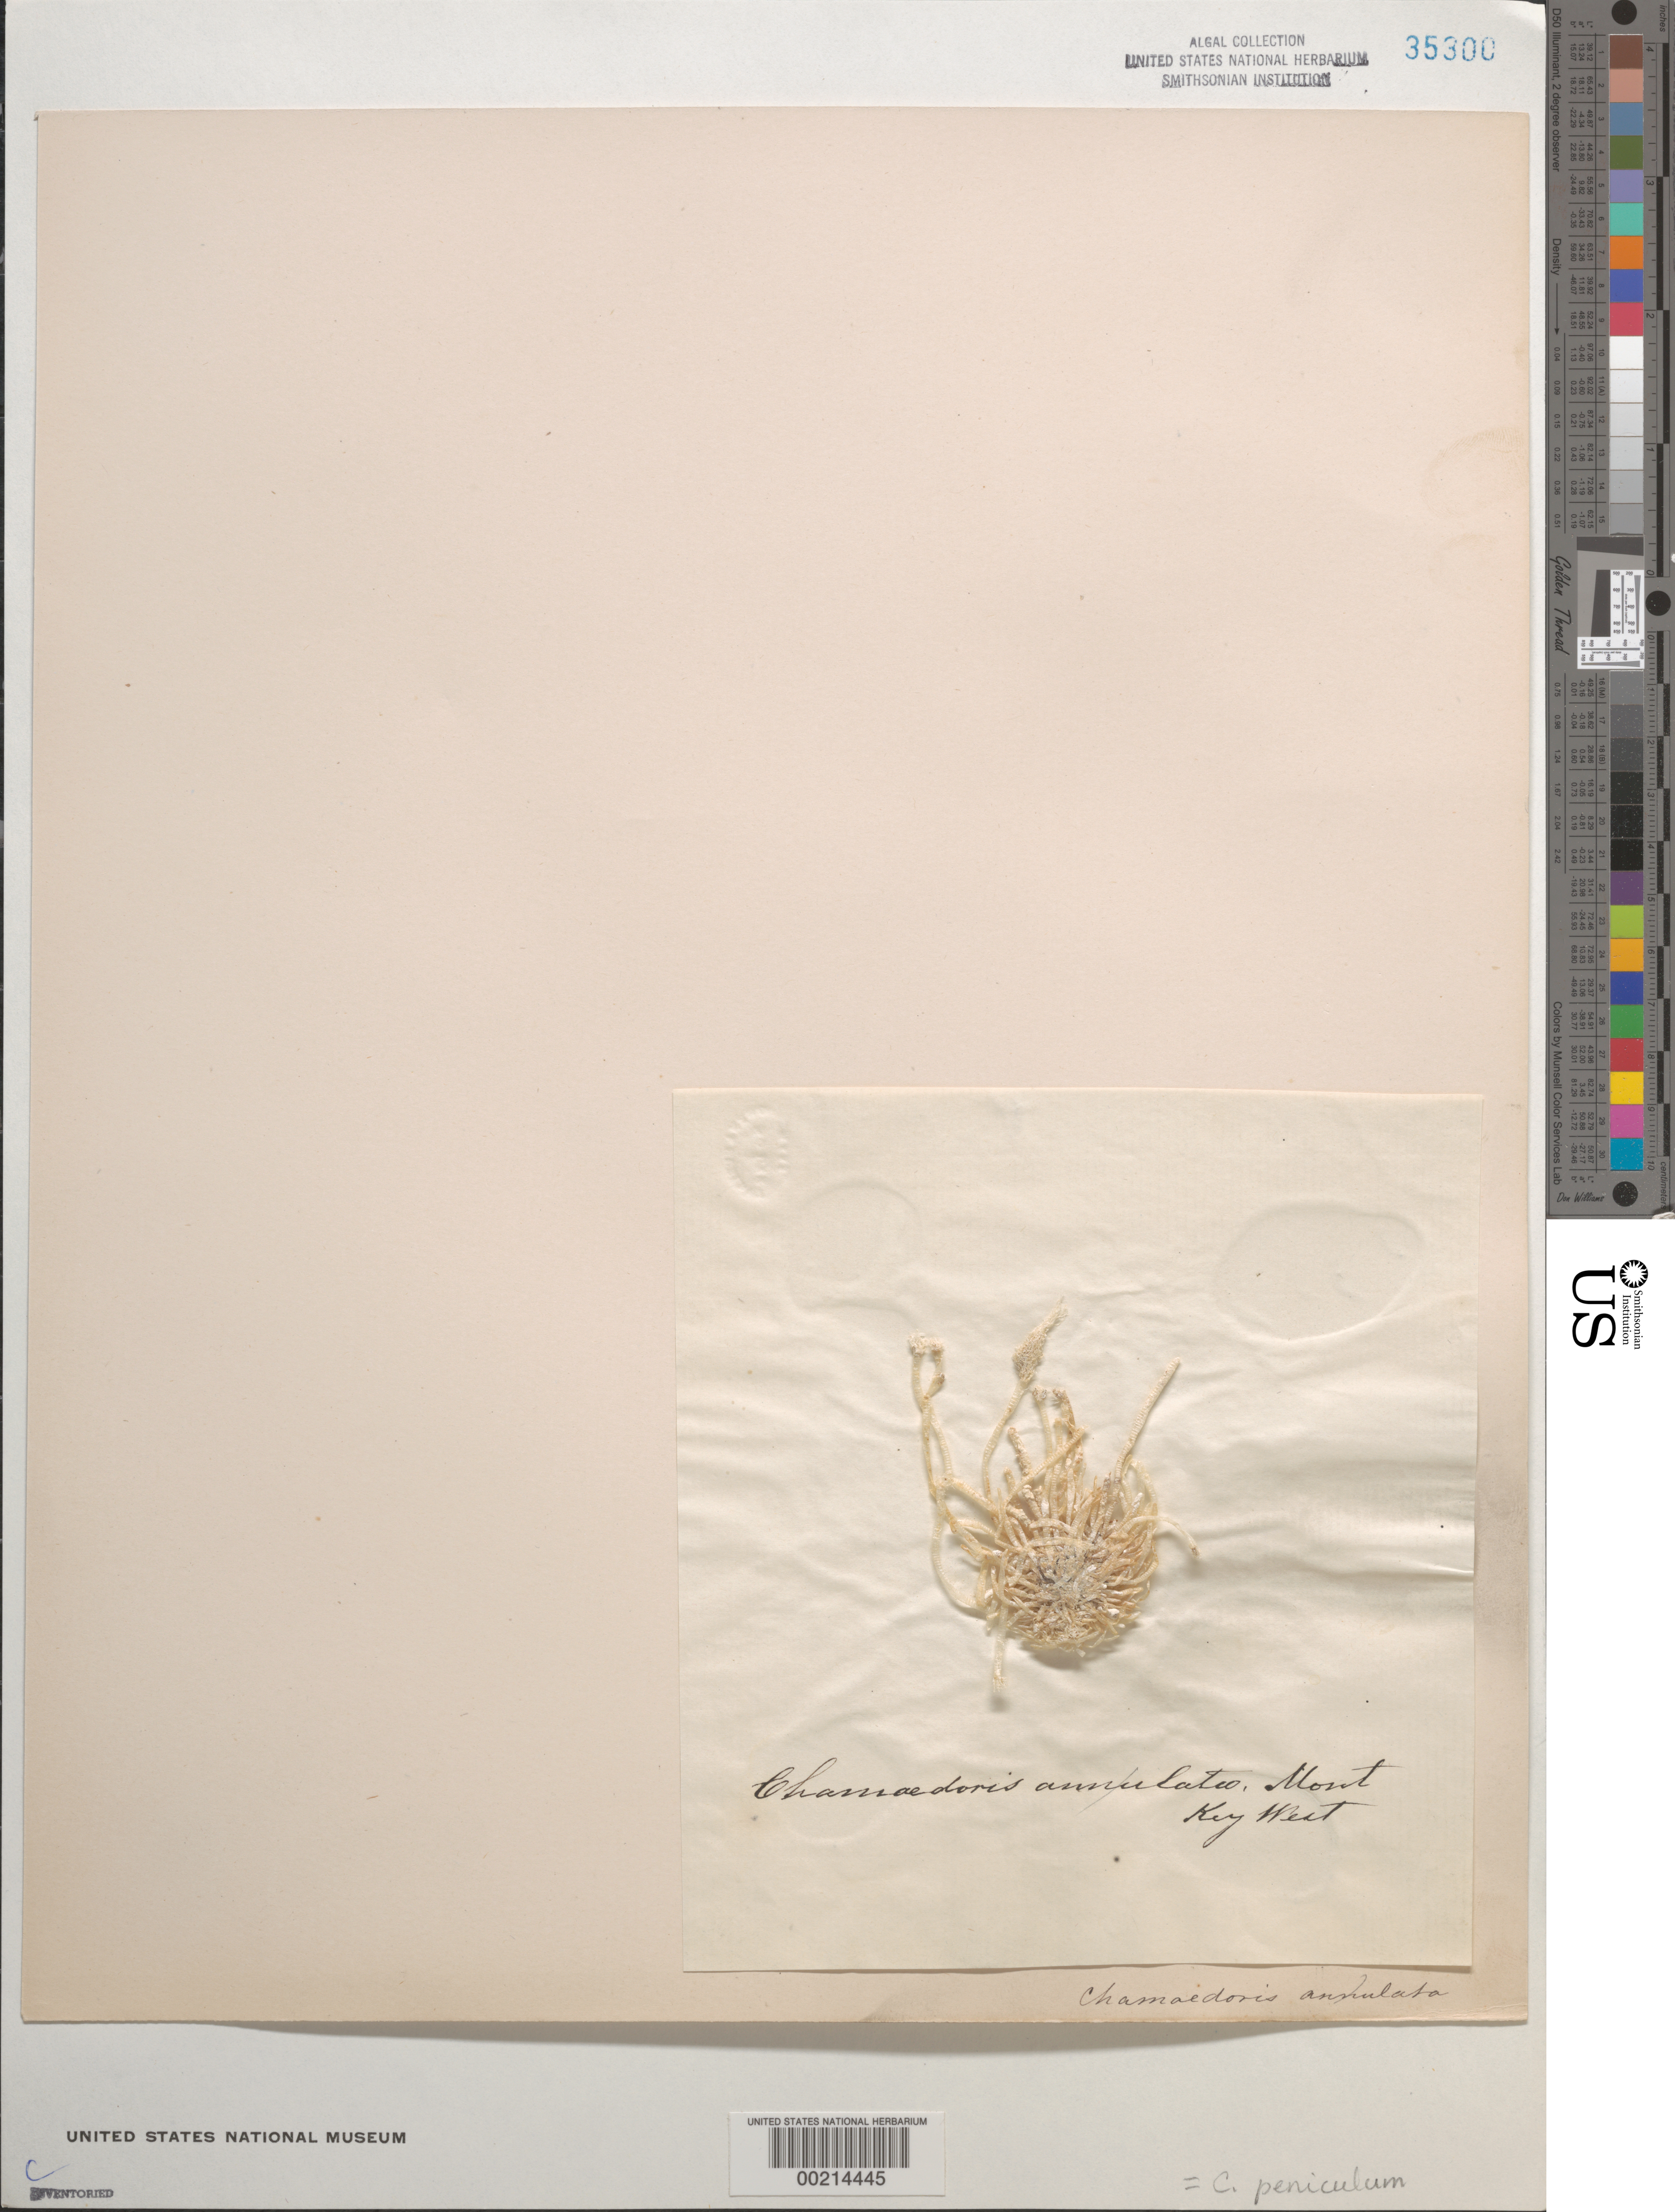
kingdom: Plantae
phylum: Chlorophyta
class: Ulvophyceae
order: Siphonocladales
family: Siphonocladaceae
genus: Chamaedoris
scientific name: Chamaedoris peniculum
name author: (J. Ellis & Sol.) Kuntze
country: United States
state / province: Florida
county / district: Monroe County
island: Key West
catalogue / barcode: US 35300